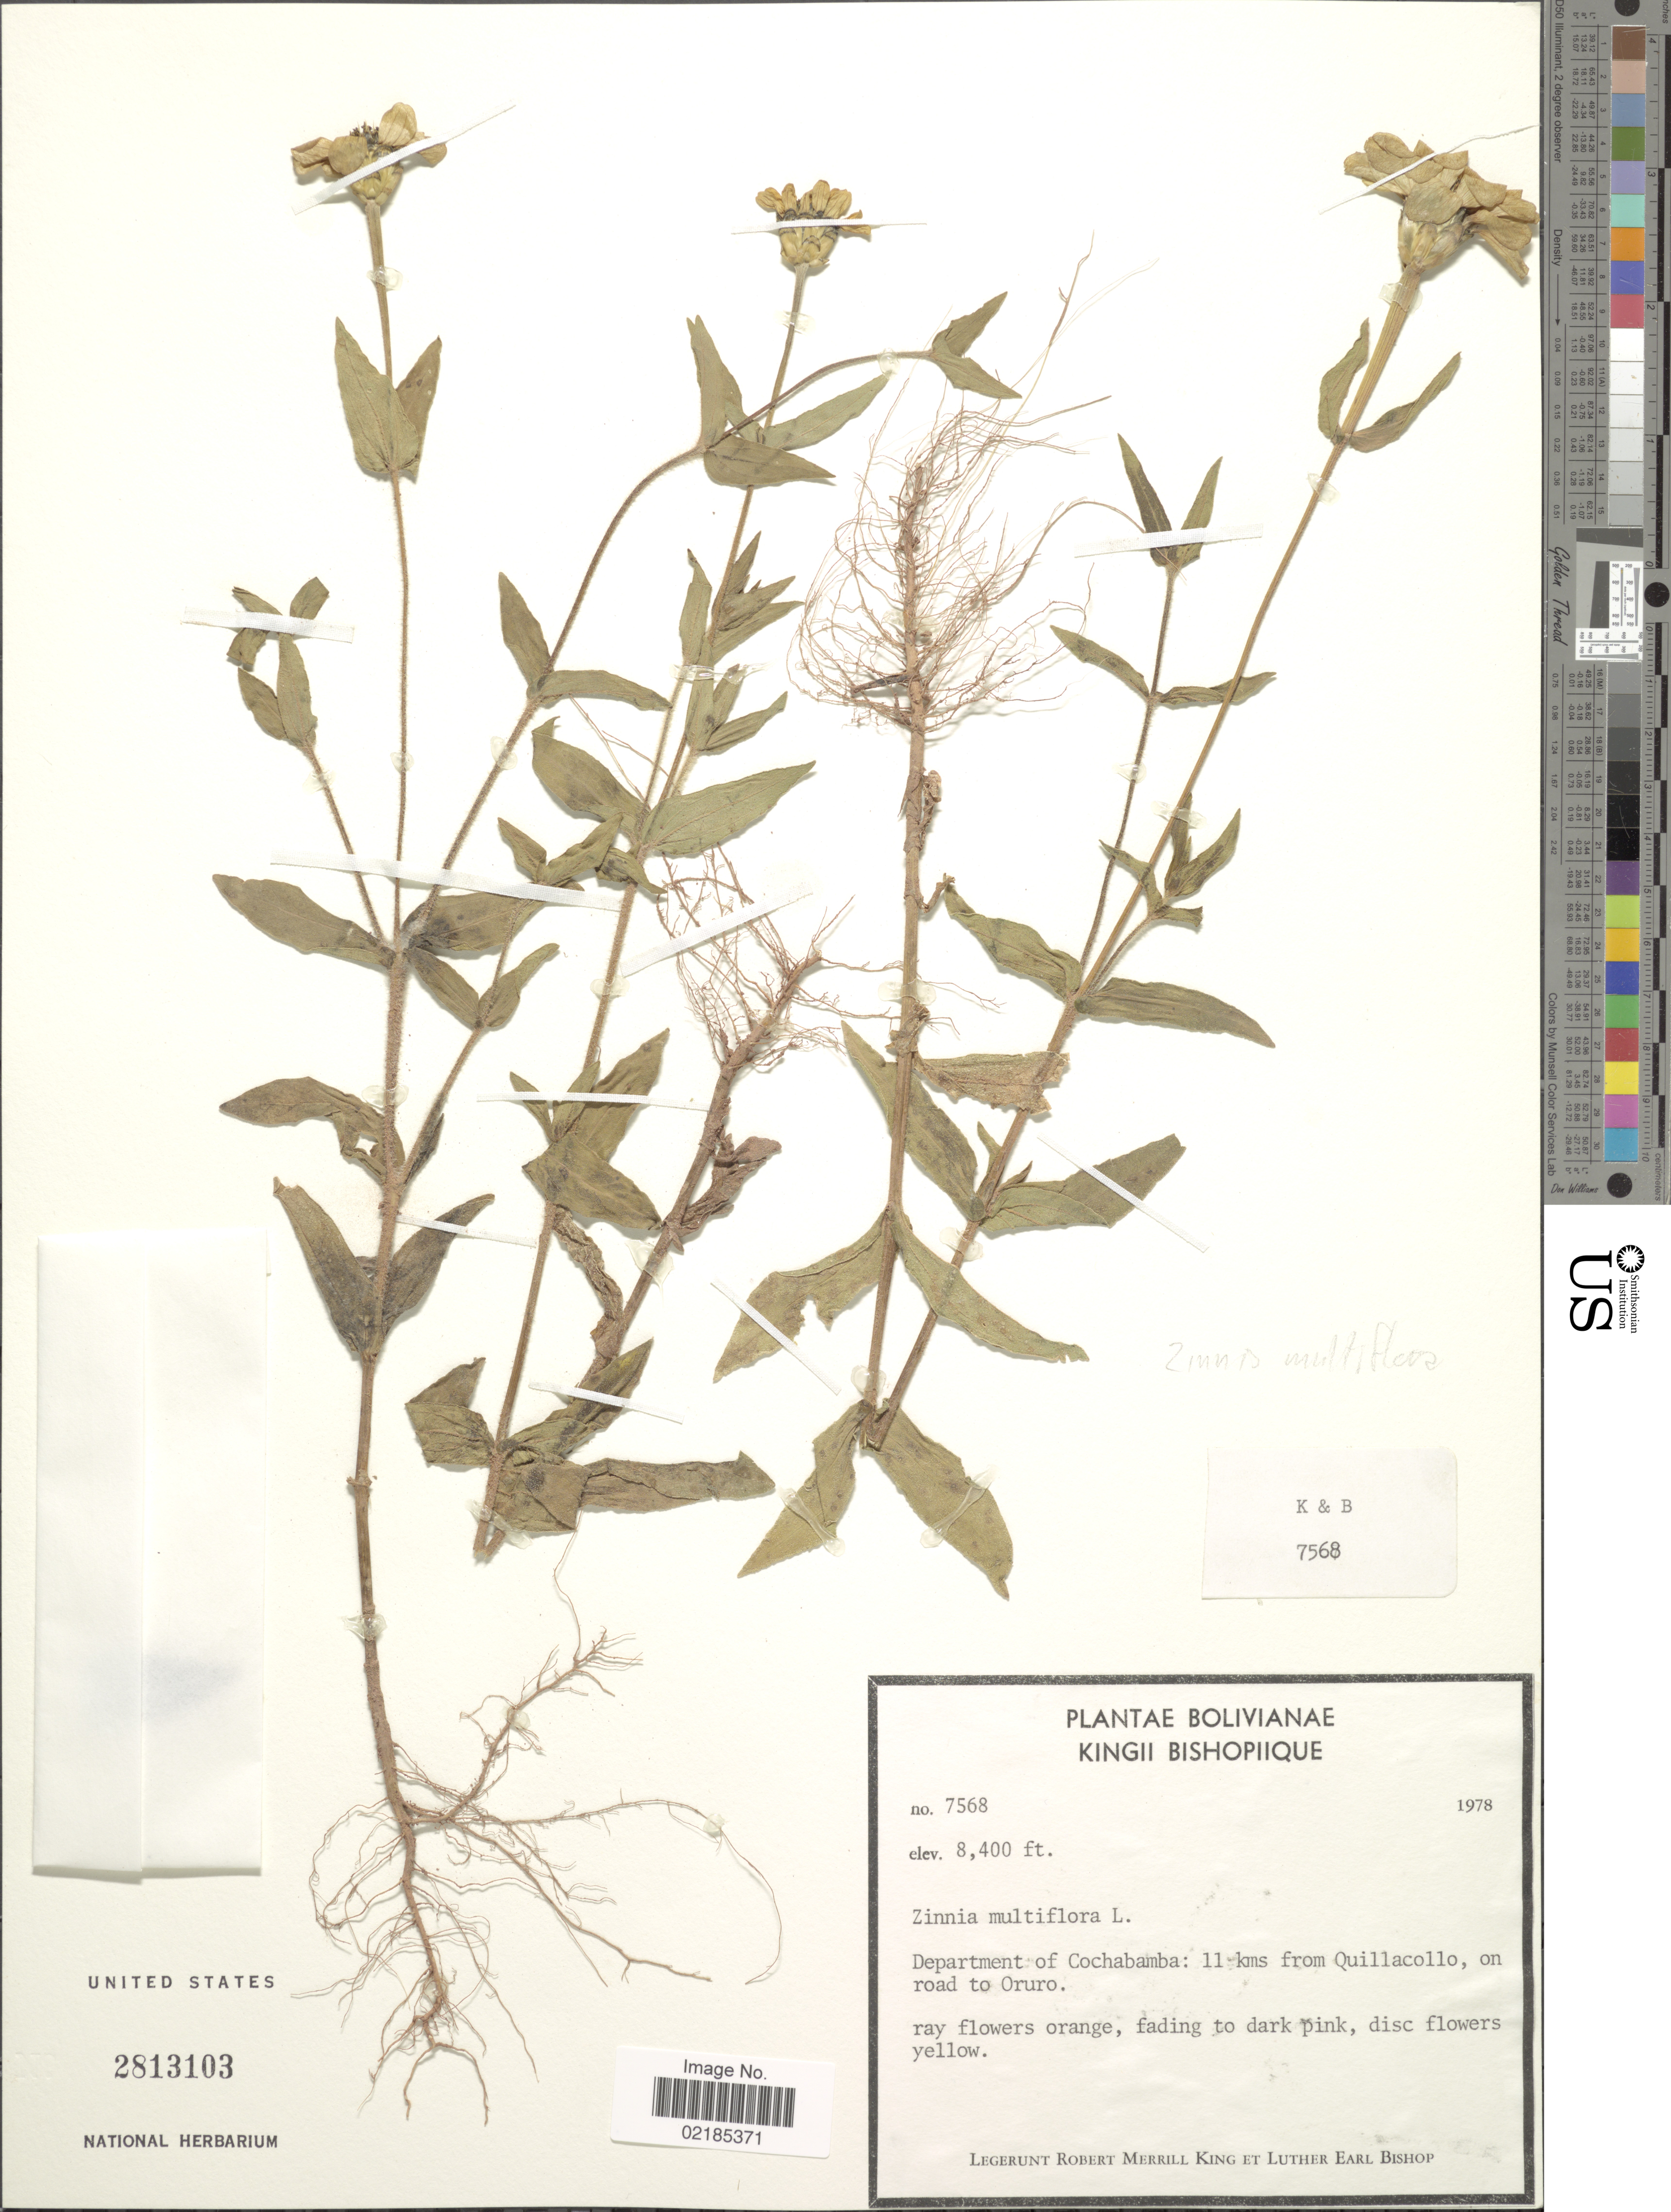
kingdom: Plantae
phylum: Tracheophyta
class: Magnoliopsida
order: Asterales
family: Asteraceae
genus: Zinnia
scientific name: Zinnia multiflora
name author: L.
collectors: R. M. King & L. E. Bishop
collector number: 7568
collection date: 1978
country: Bolivia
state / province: Cochabamba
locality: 11 kms from Quillacollo, on road to Oruro.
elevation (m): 2560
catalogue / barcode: US 2813103